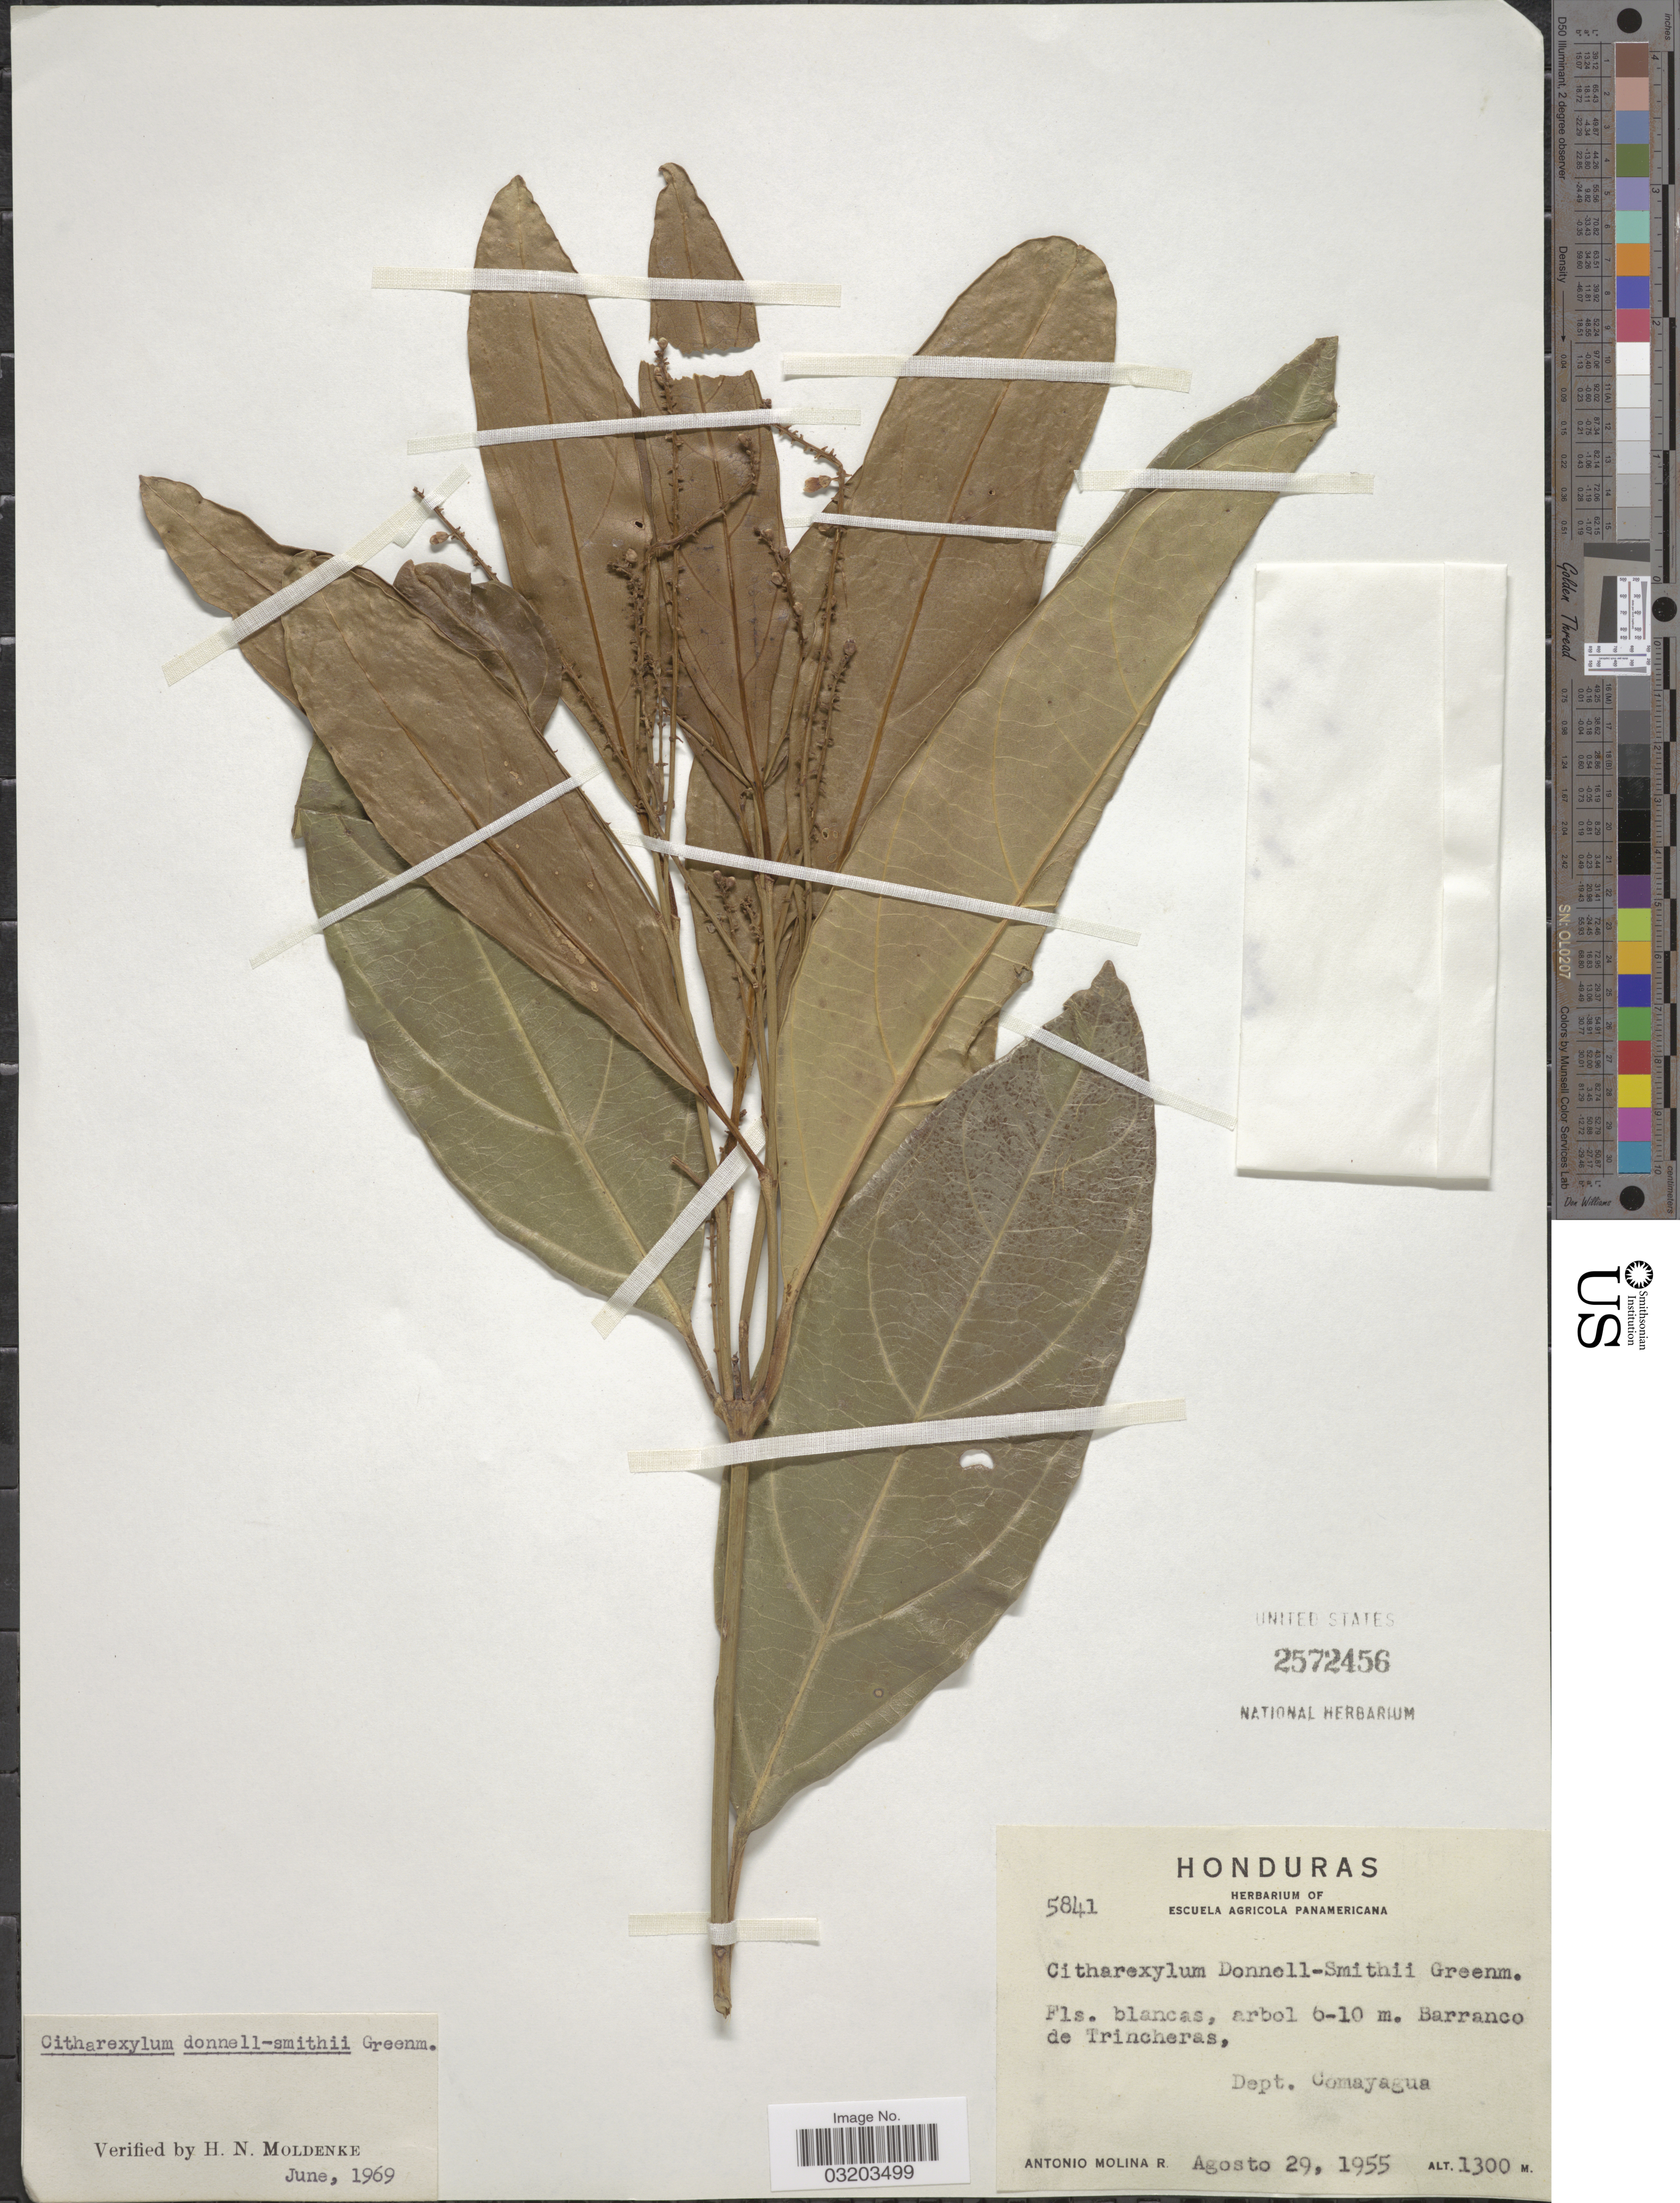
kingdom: Plantae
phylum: Tracheophyta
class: Magnoliopsida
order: Lamiales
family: Verbenaceae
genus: Citharexylum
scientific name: Citharexylum donnell-smithii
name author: Greenm.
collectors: A. Molina R.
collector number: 5841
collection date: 1955-08-29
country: Honduras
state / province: Comayagua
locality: Barranco de Trincheras. Dept. Comayagua.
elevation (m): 1300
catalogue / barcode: US 2572456